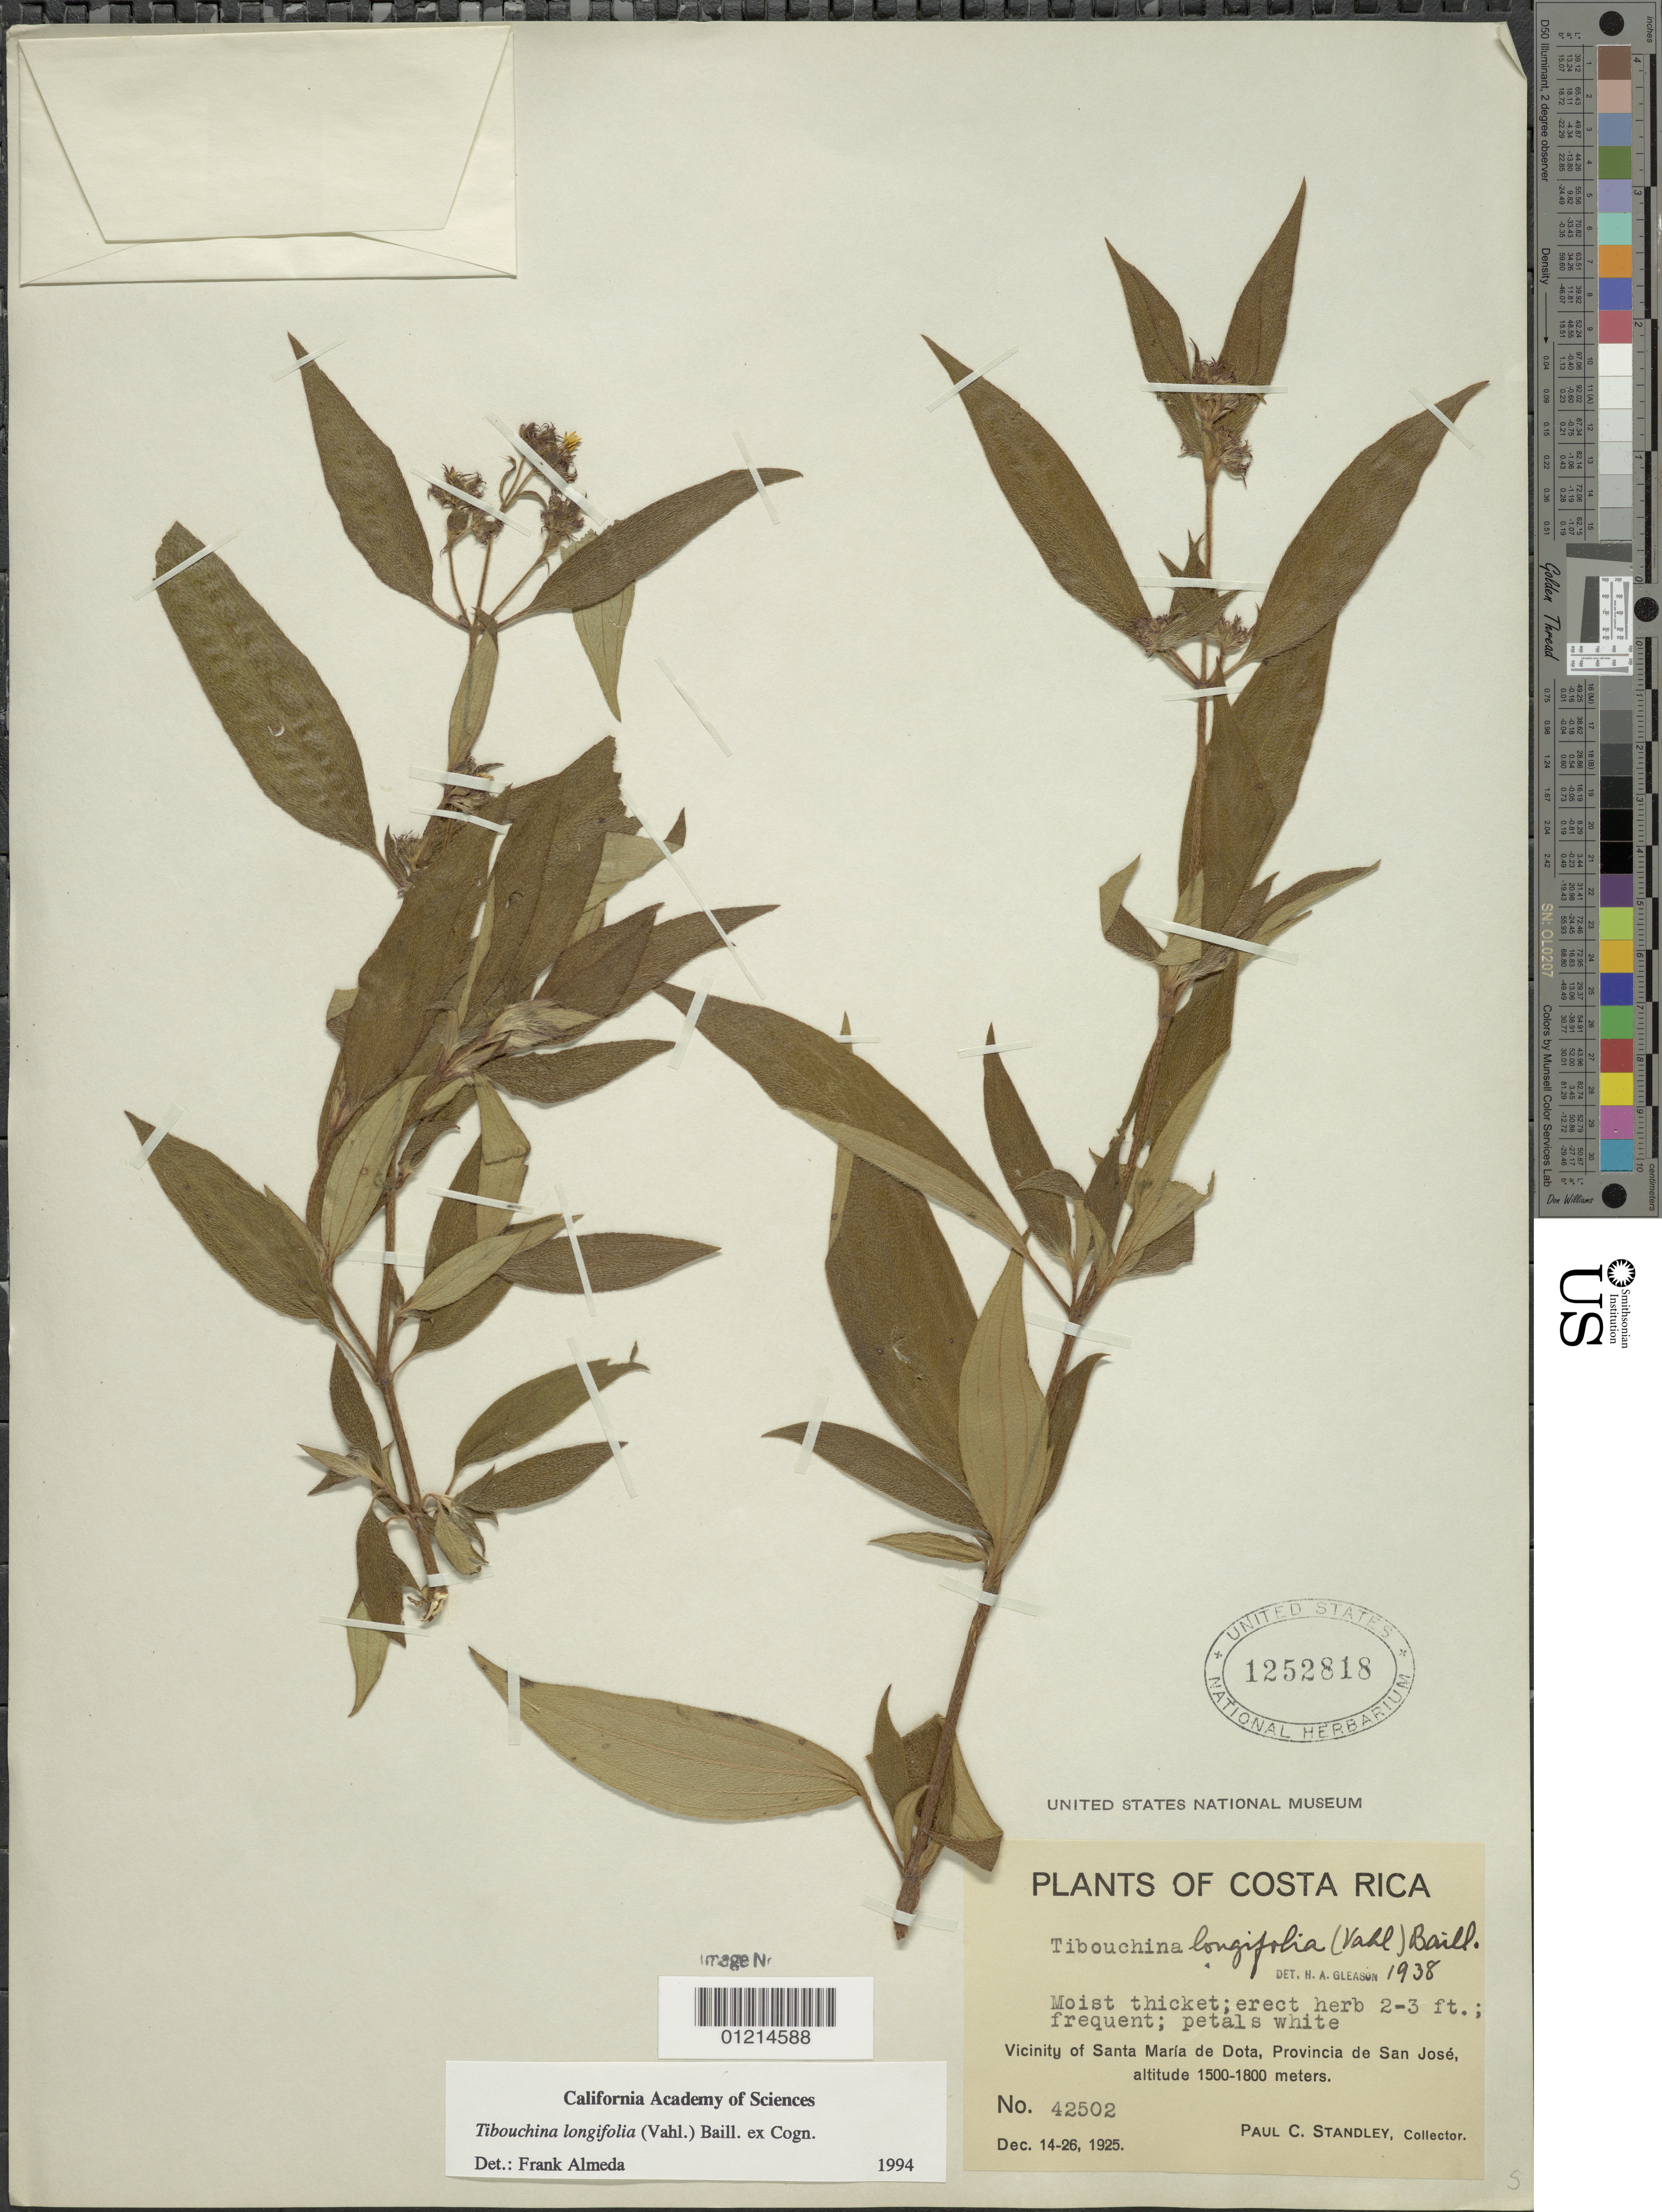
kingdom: Plantae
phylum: Tracheophyta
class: Magnoliopsida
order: Myrtales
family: Melastomataceae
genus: Chaetogastra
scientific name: Chaetogastra longifolia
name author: (Vahl) DC.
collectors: P. C. Standley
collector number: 42502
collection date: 1925-12-14/1925-12-26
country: Costa Rica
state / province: San José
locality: Vicinity of Santa Maria de Dota.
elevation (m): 1500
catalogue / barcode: US 1252818